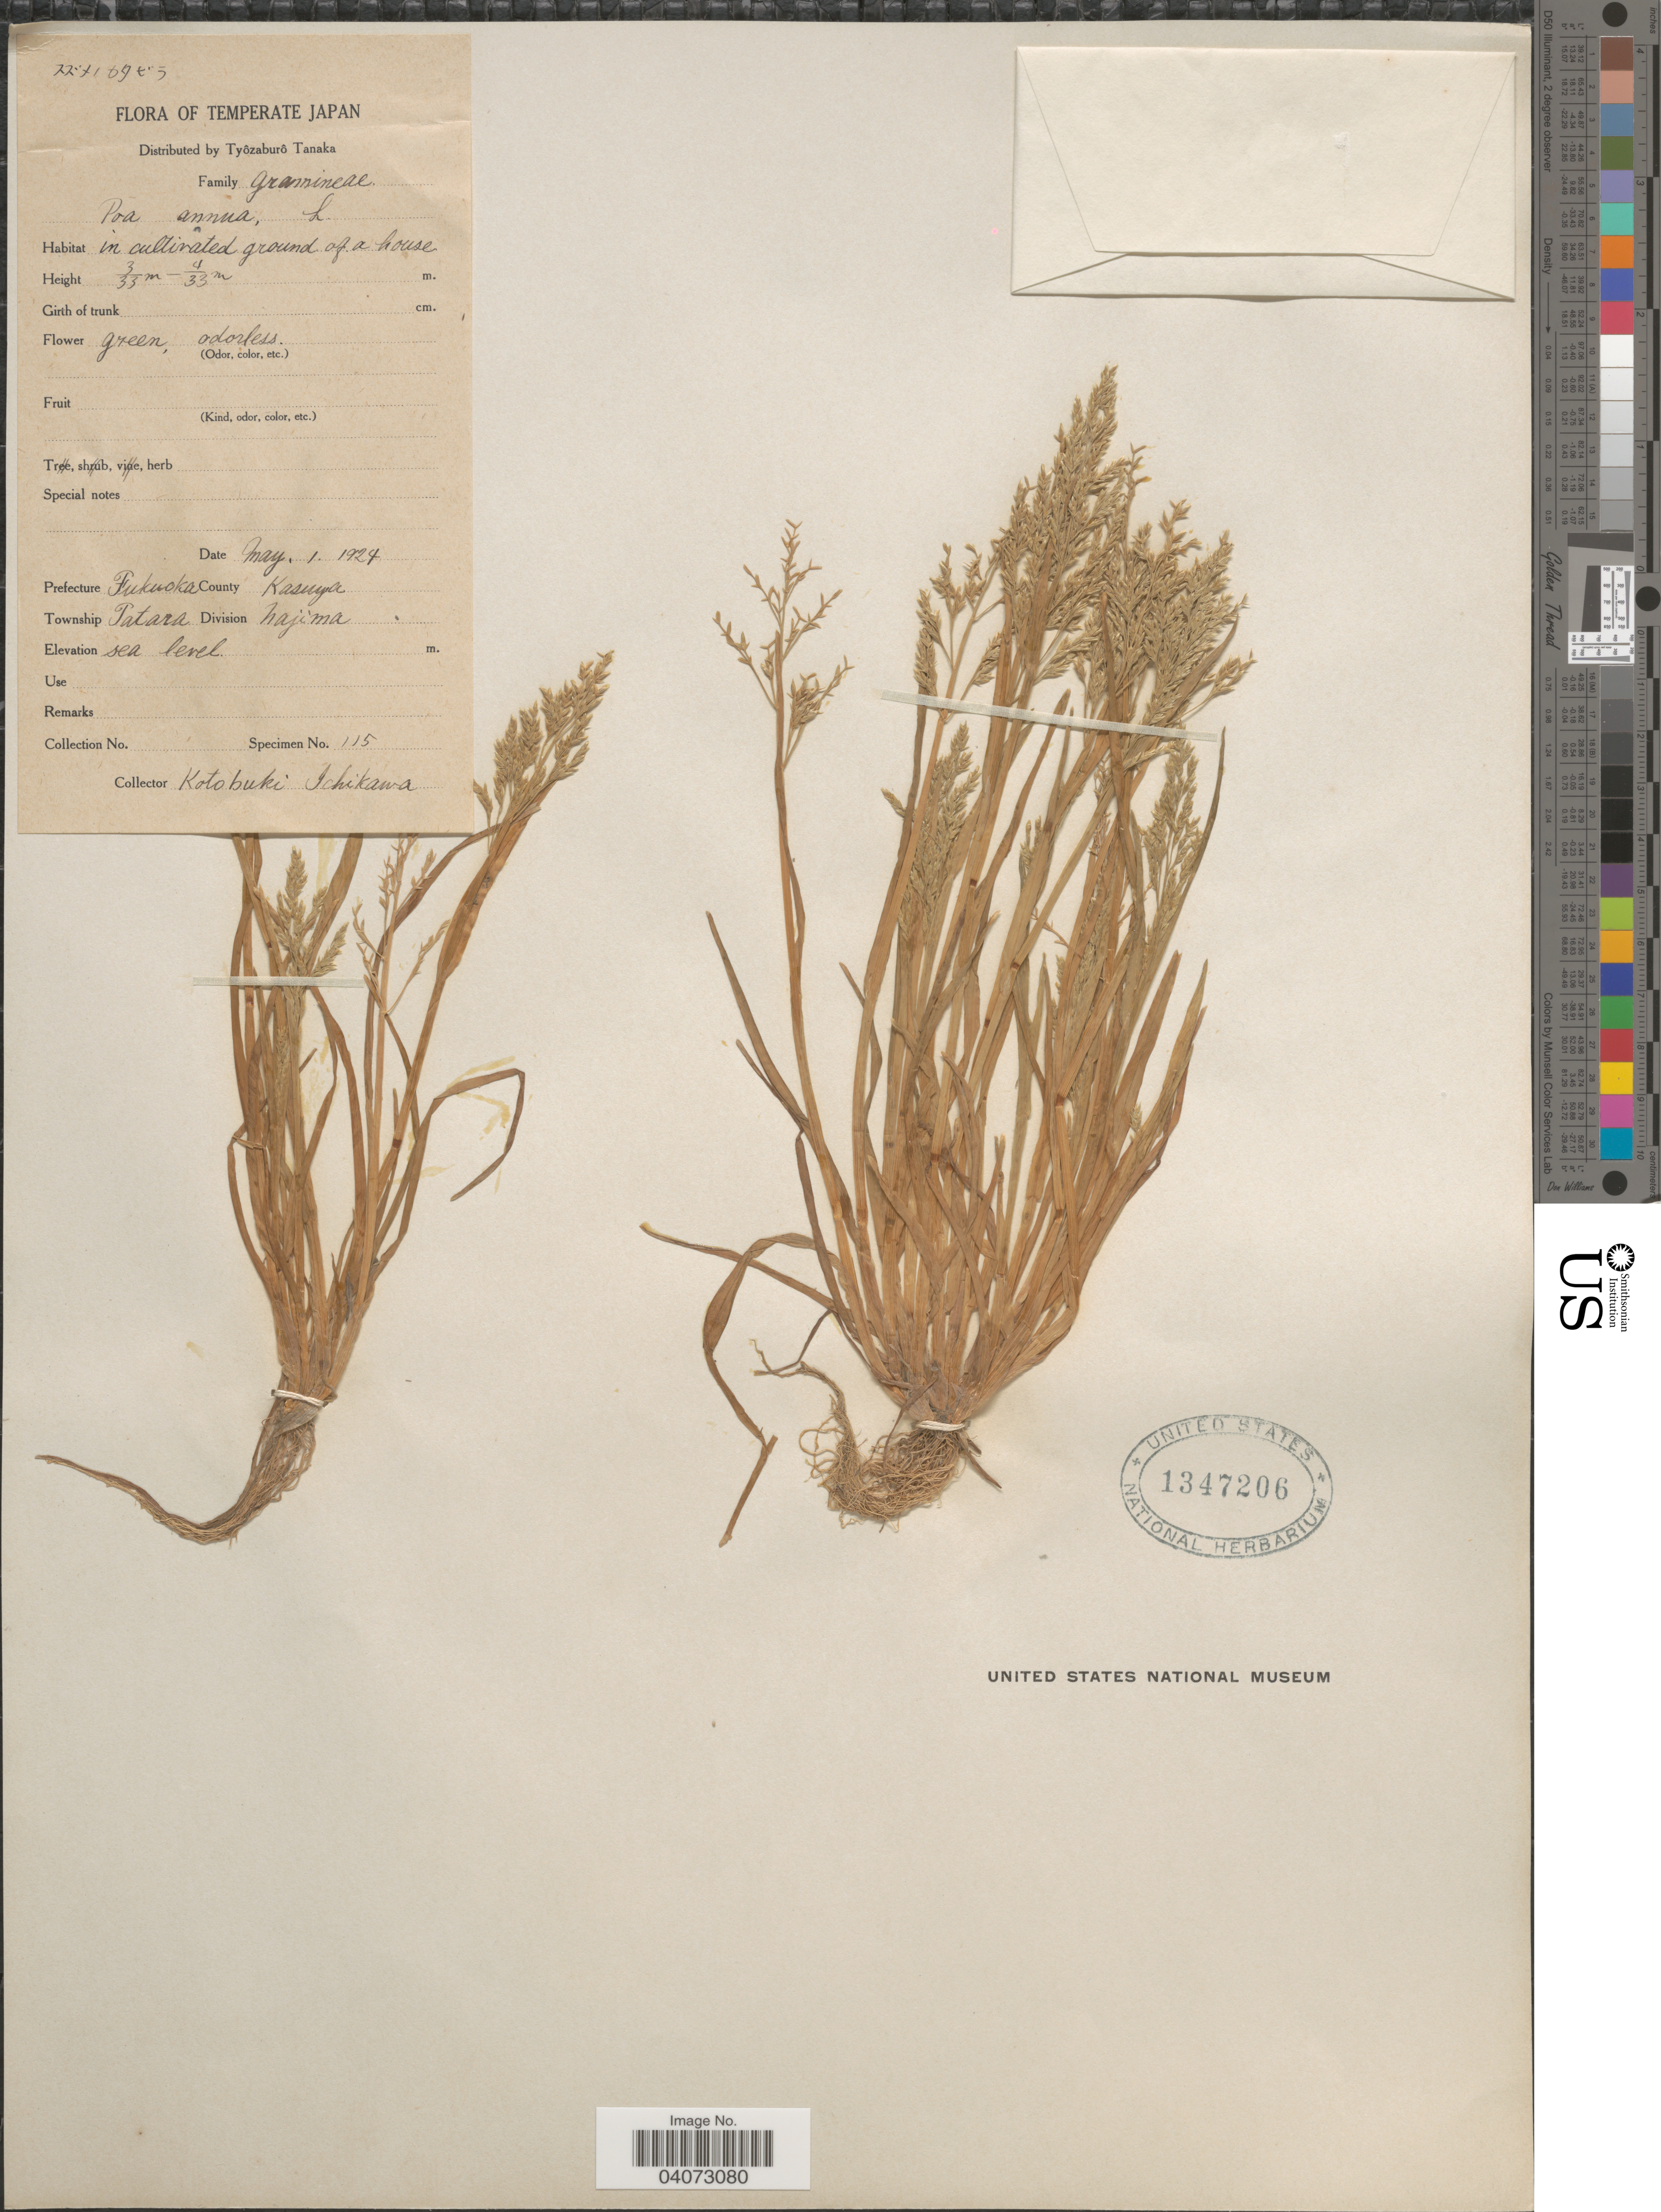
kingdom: Plantae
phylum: Tracheophyta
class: Liliopsida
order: Poales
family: Poaceae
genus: Poa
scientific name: Poa annua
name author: L.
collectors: K. Ichikawa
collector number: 115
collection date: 1924-05-01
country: Japan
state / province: Hukuoka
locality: Temperate Japan. In cultivated ground of a house. Prefecture Fukuoka. County Kasuya. Township Patara. Division Najima.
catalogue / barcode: US 1347206